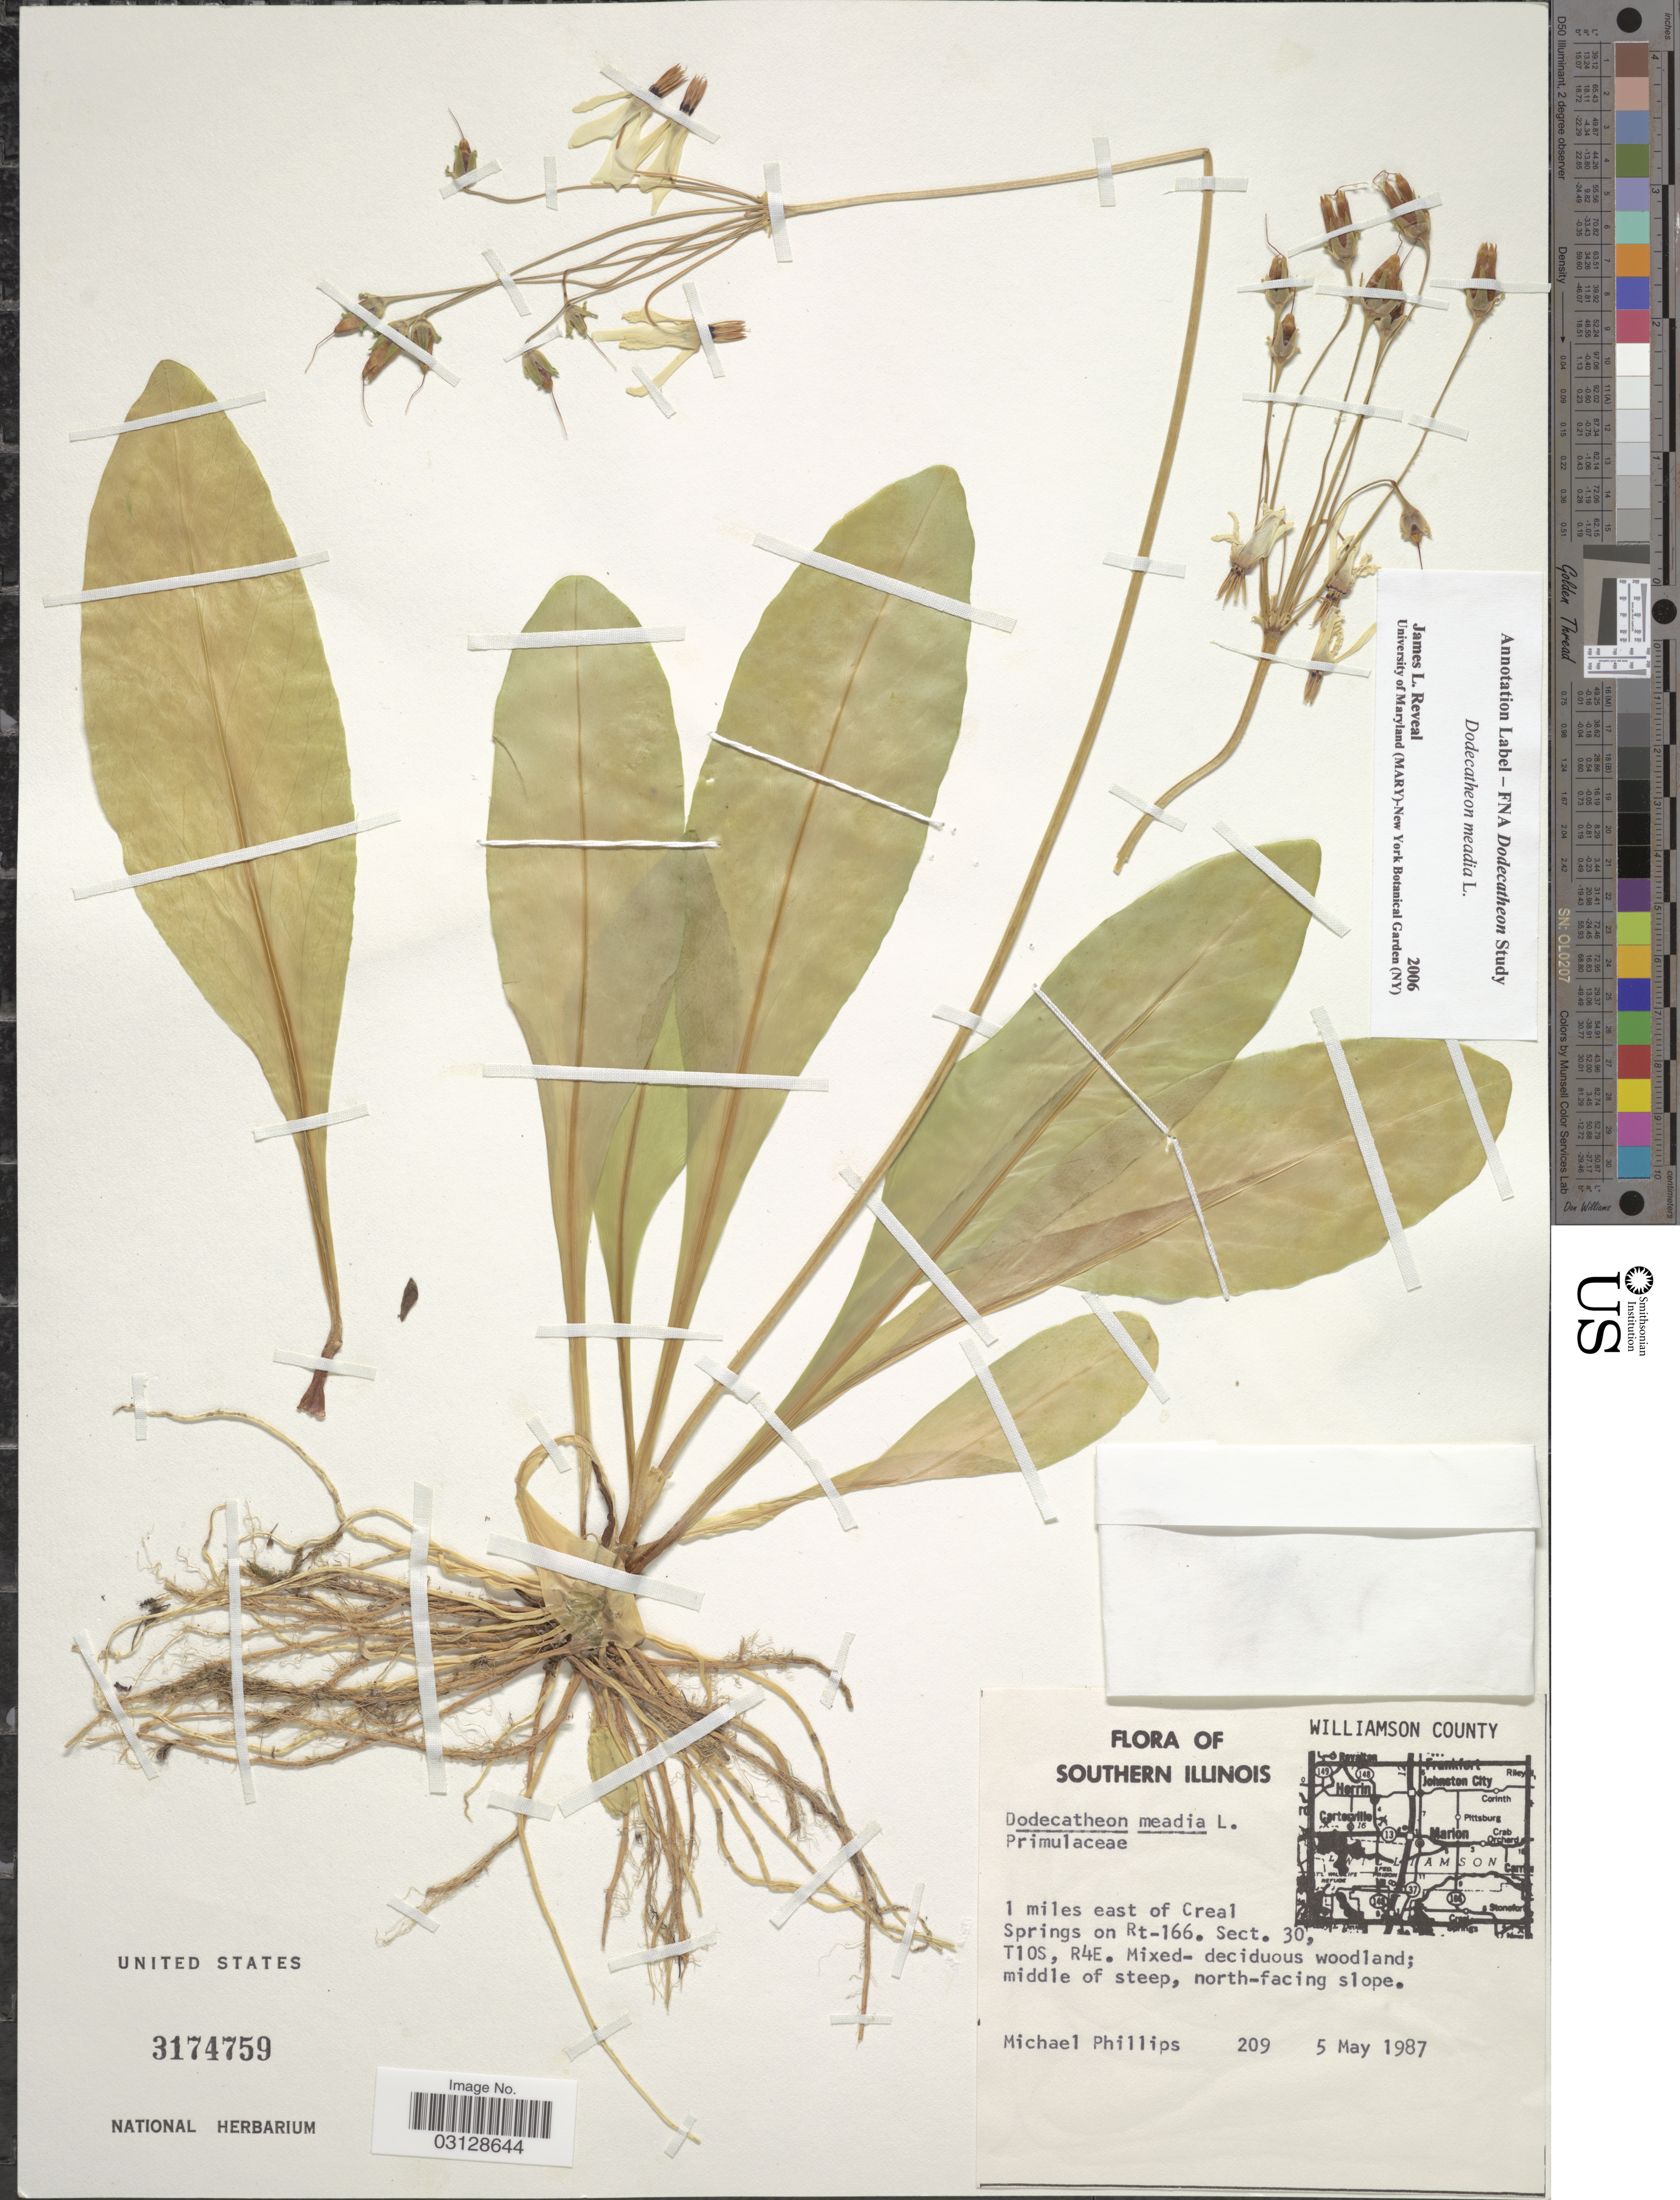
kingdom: Plantae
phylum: Tracheophyta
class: Magnoliopsida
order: Ericales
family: Primulaceae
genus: Dodecatheon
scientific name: Dodecatheon meadia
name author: L.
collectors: M. Phillips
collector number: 209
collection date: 1987-05-05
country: United States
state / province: Illinois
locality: Southern Illinois. Williamson County. 1 miles east of Creal Springs on Rt-166. Sect. 30, T10S, R4E.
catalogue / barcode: US 3174759